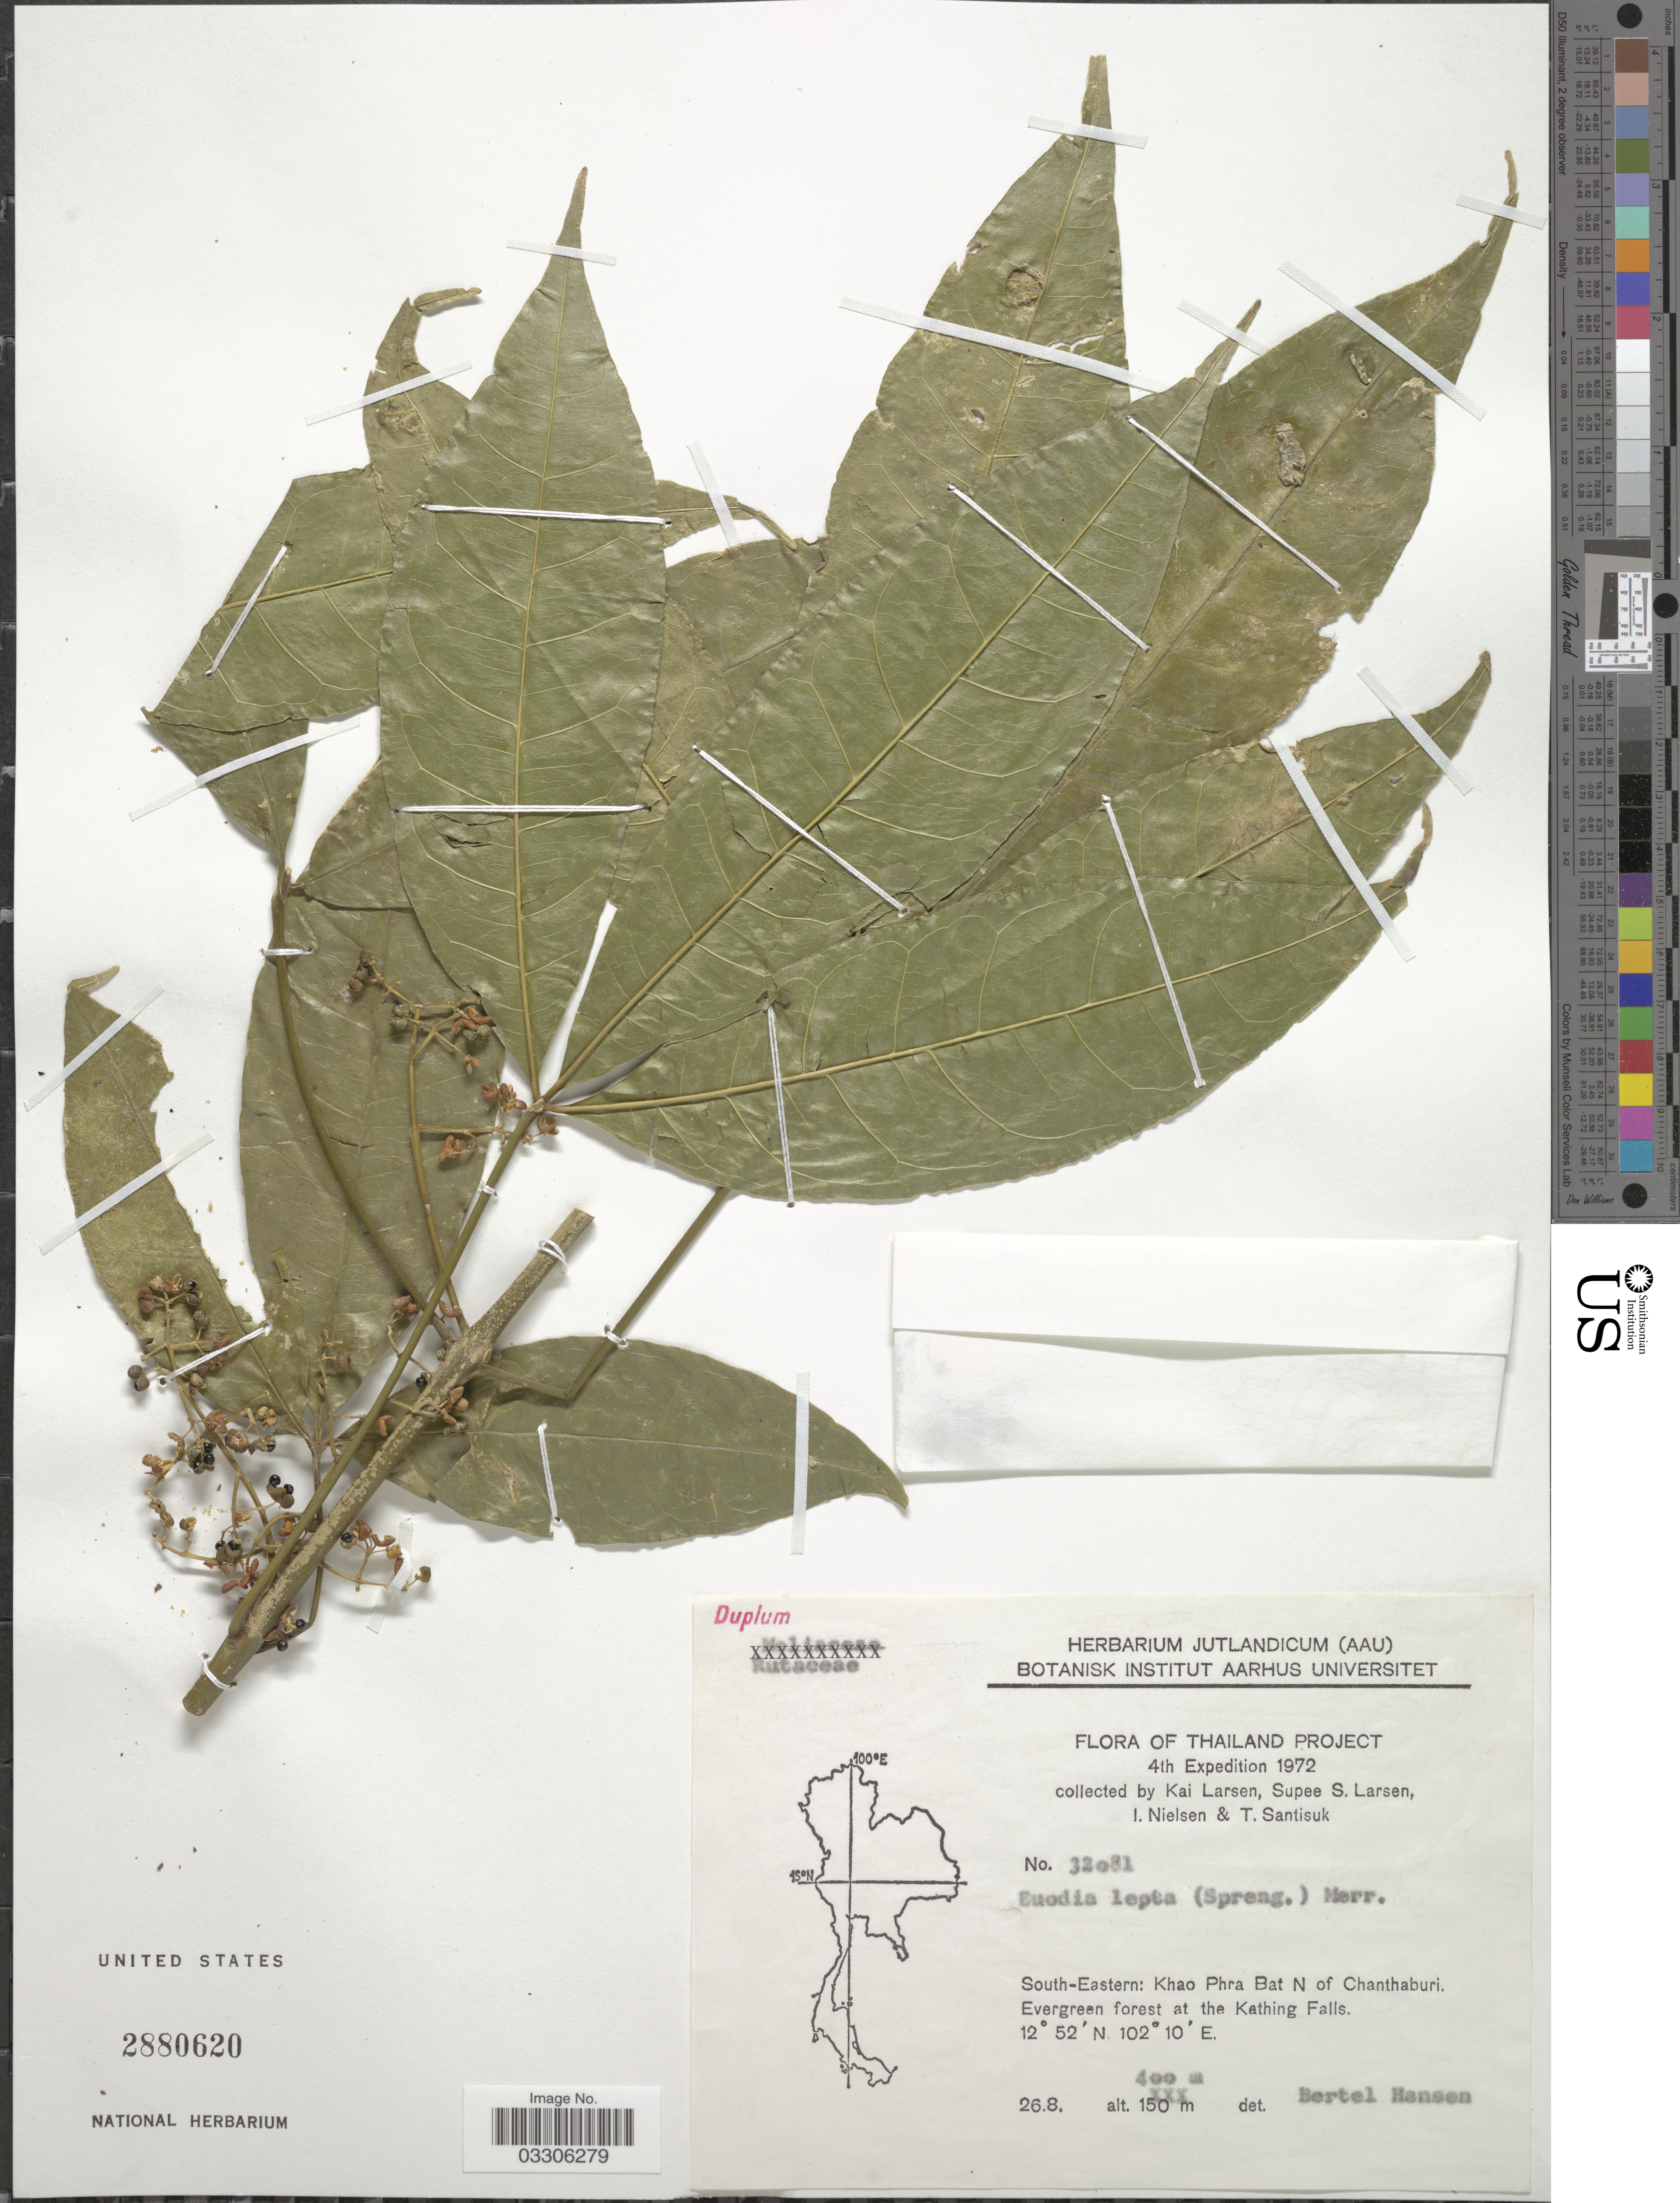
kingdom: Plantae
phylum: Tracheophyta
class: Magnoliopsida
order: Sapindales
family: Rutaceae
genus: Melicope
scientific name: Melicope pteleifolia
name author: (Champ. ex Benth.) T.G. Hartley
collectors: K. Larsen, S. Larsen, I. Nielsen & T. Santisuk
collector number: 32081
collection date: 1972-08-26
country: Thailand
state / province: Chanthaburi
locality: South-Eastern: Khao Phra Bat N of Chanthaburi. Evergreen forest at the Kathing Falls.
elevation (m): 40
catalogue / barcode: US 2880620